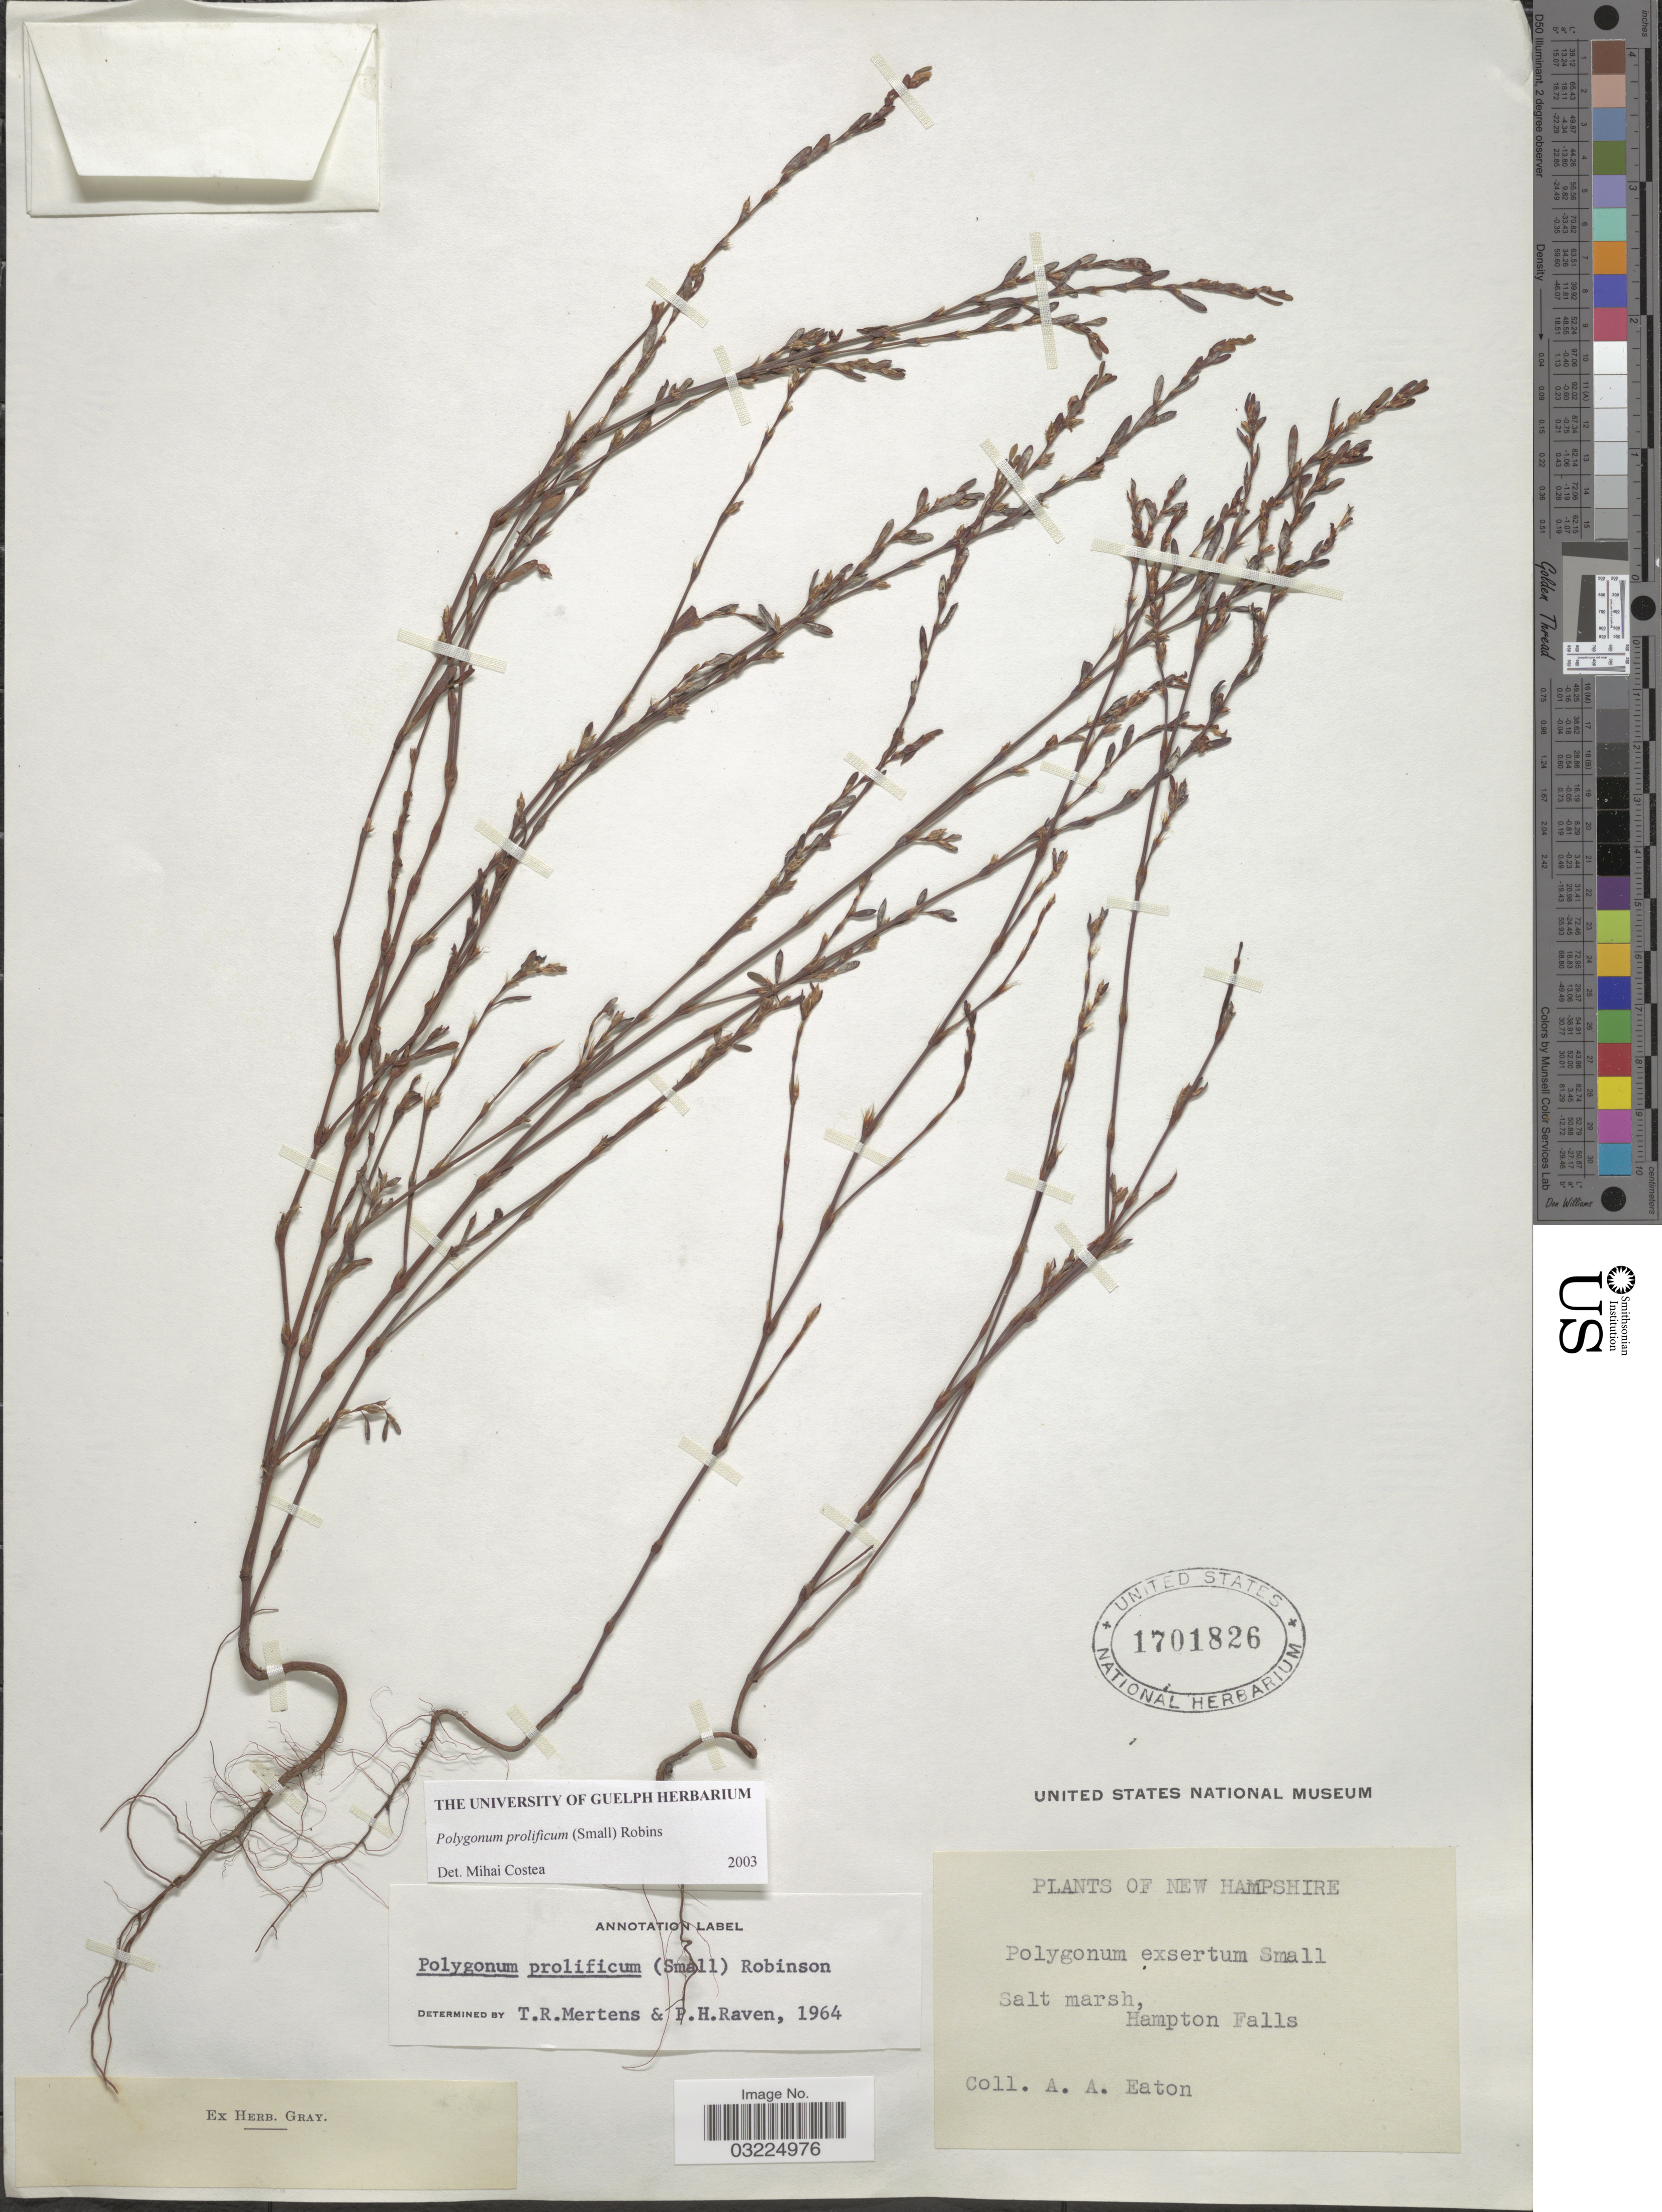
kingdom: Plantae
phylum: Tracheophyta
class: Magnoliopsida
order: Caryophyllales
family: Polygonaceae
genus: Polygonum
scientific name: Polygonum prolificum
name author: (Small) B.L. Rob.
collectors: A. A. Eaton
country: United States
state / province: New Hampshire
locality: Salt marsh, Hampton Falls.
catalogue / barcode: US 1701826